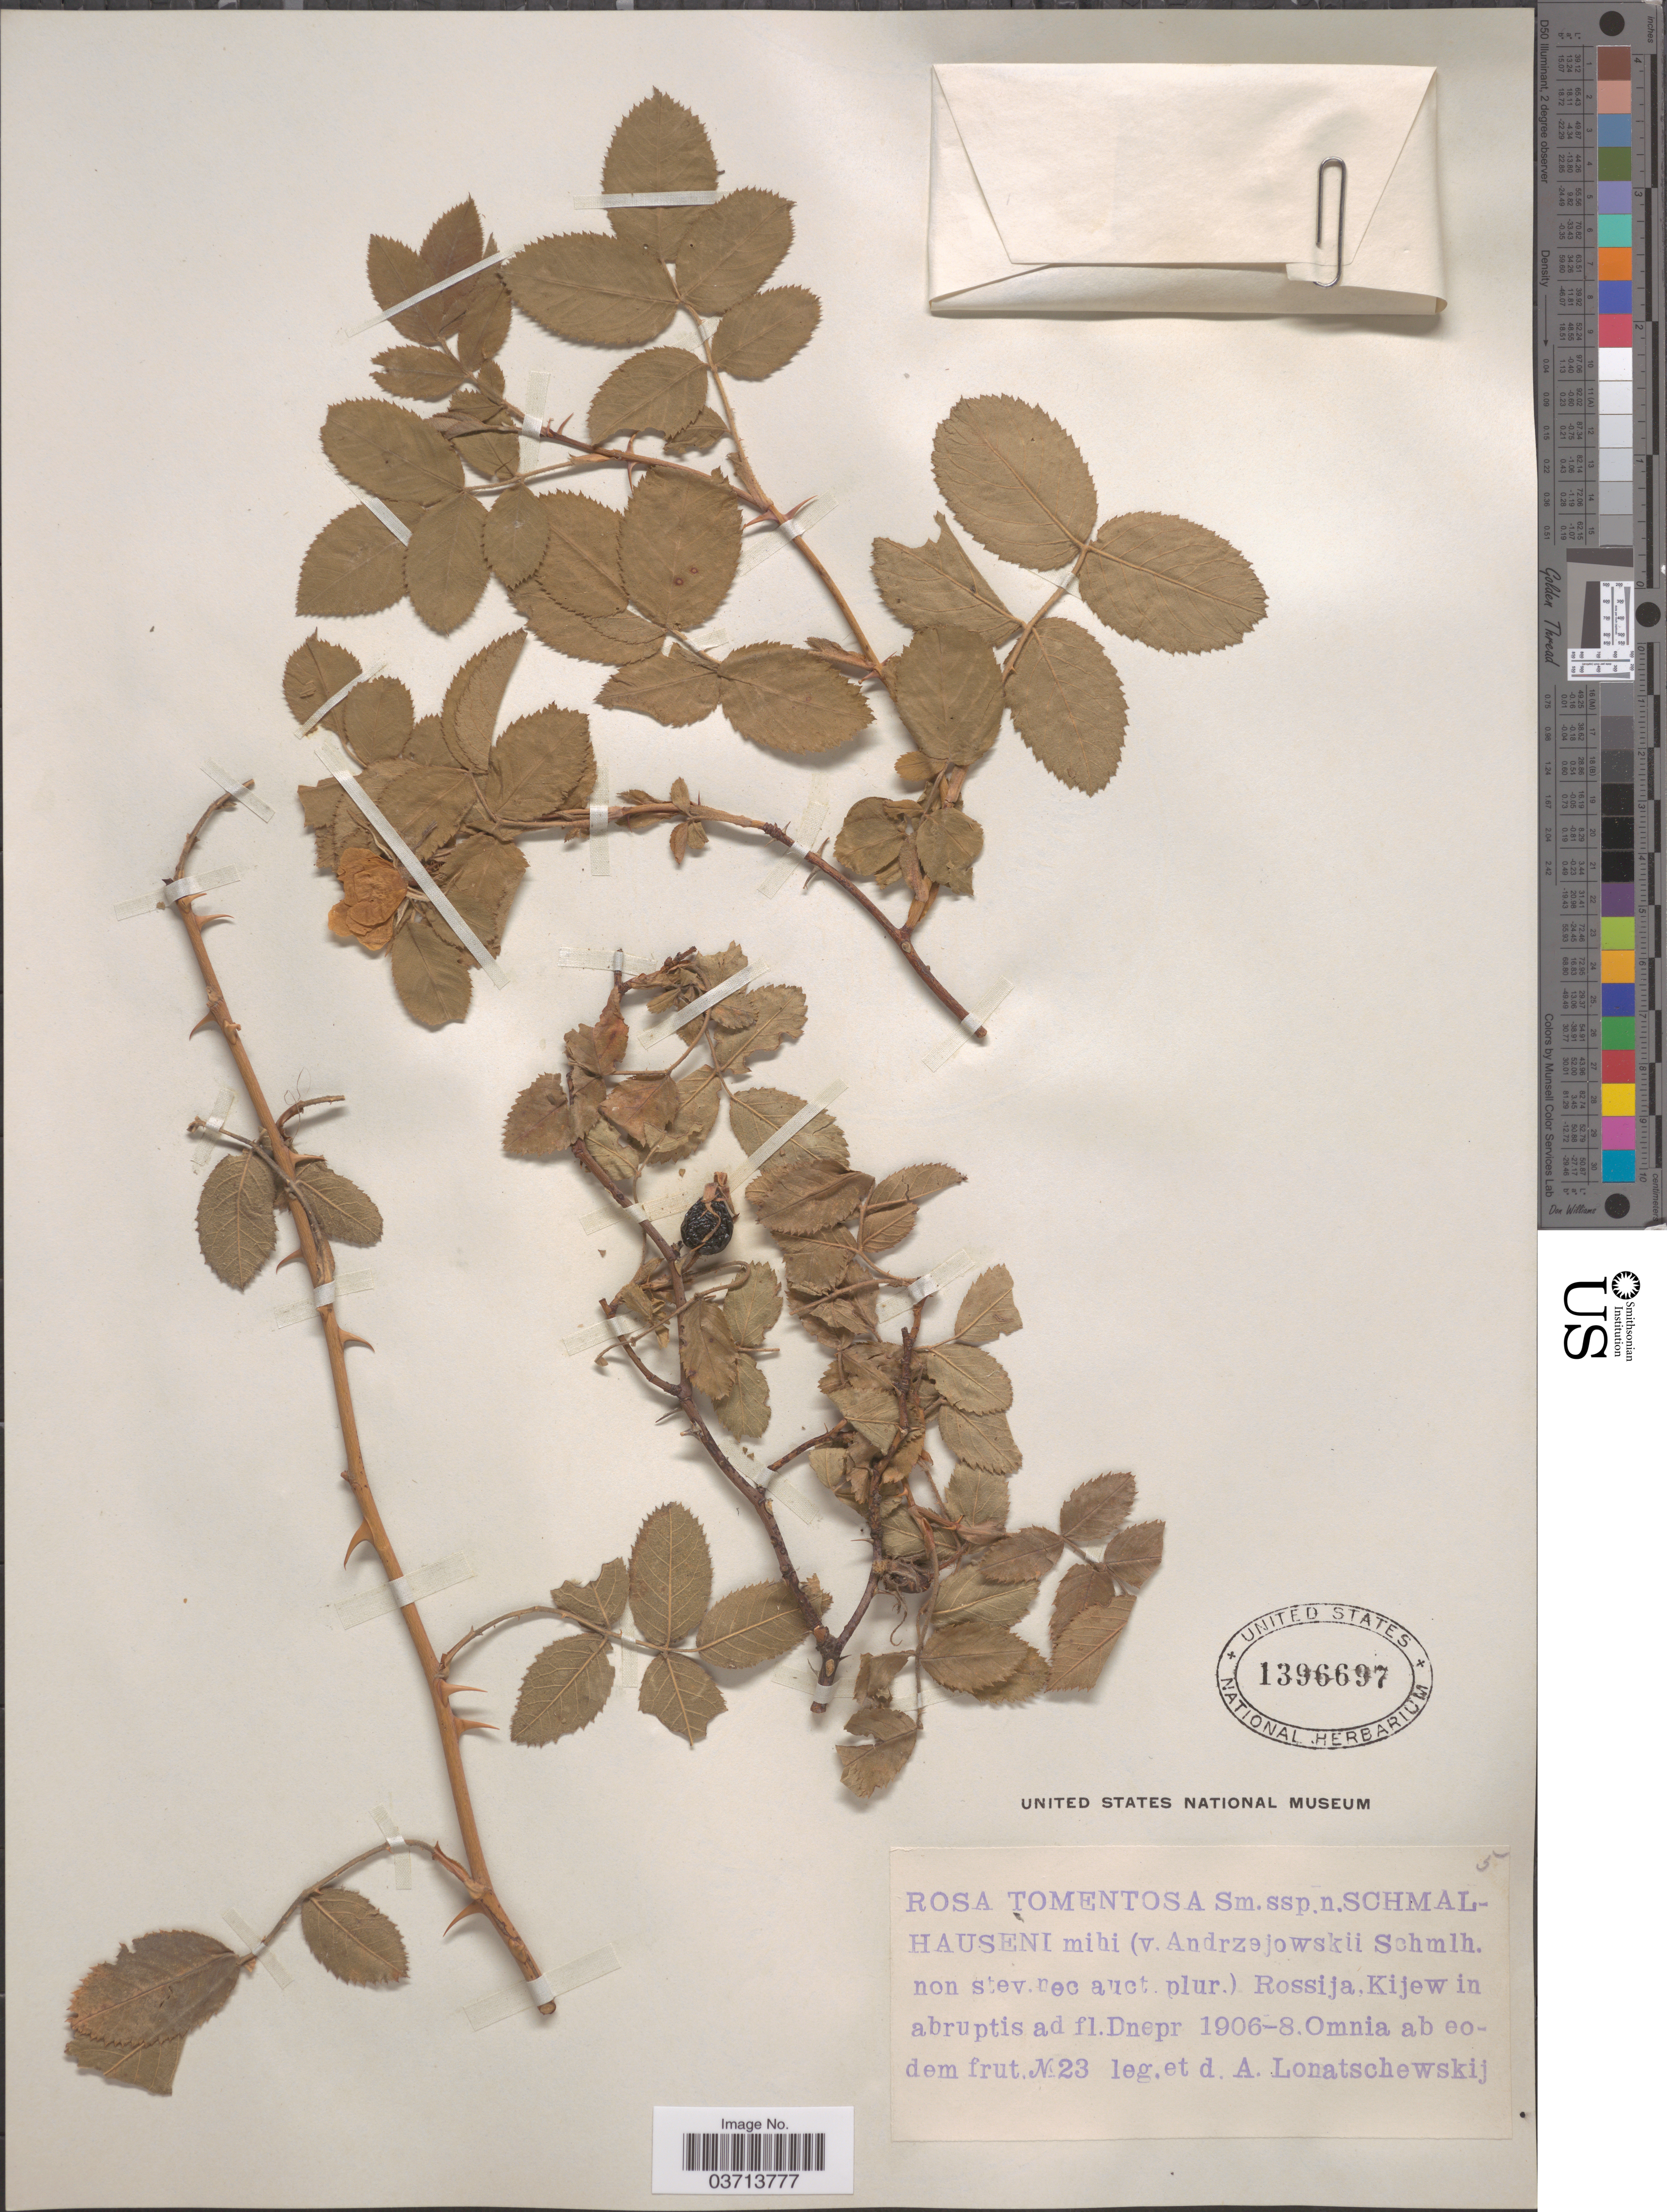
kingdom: Plantae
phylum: Tracheophyta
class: Magnoliopsida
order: Rosales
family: Rosaceae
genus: Rosa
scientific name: Rosa tomentosa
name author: Sm.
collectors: A. Lonatschewskij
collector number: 23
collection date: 1906-08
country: Ukraine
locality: Rossija, Kijew in abruptis.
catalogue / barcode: US 1396697